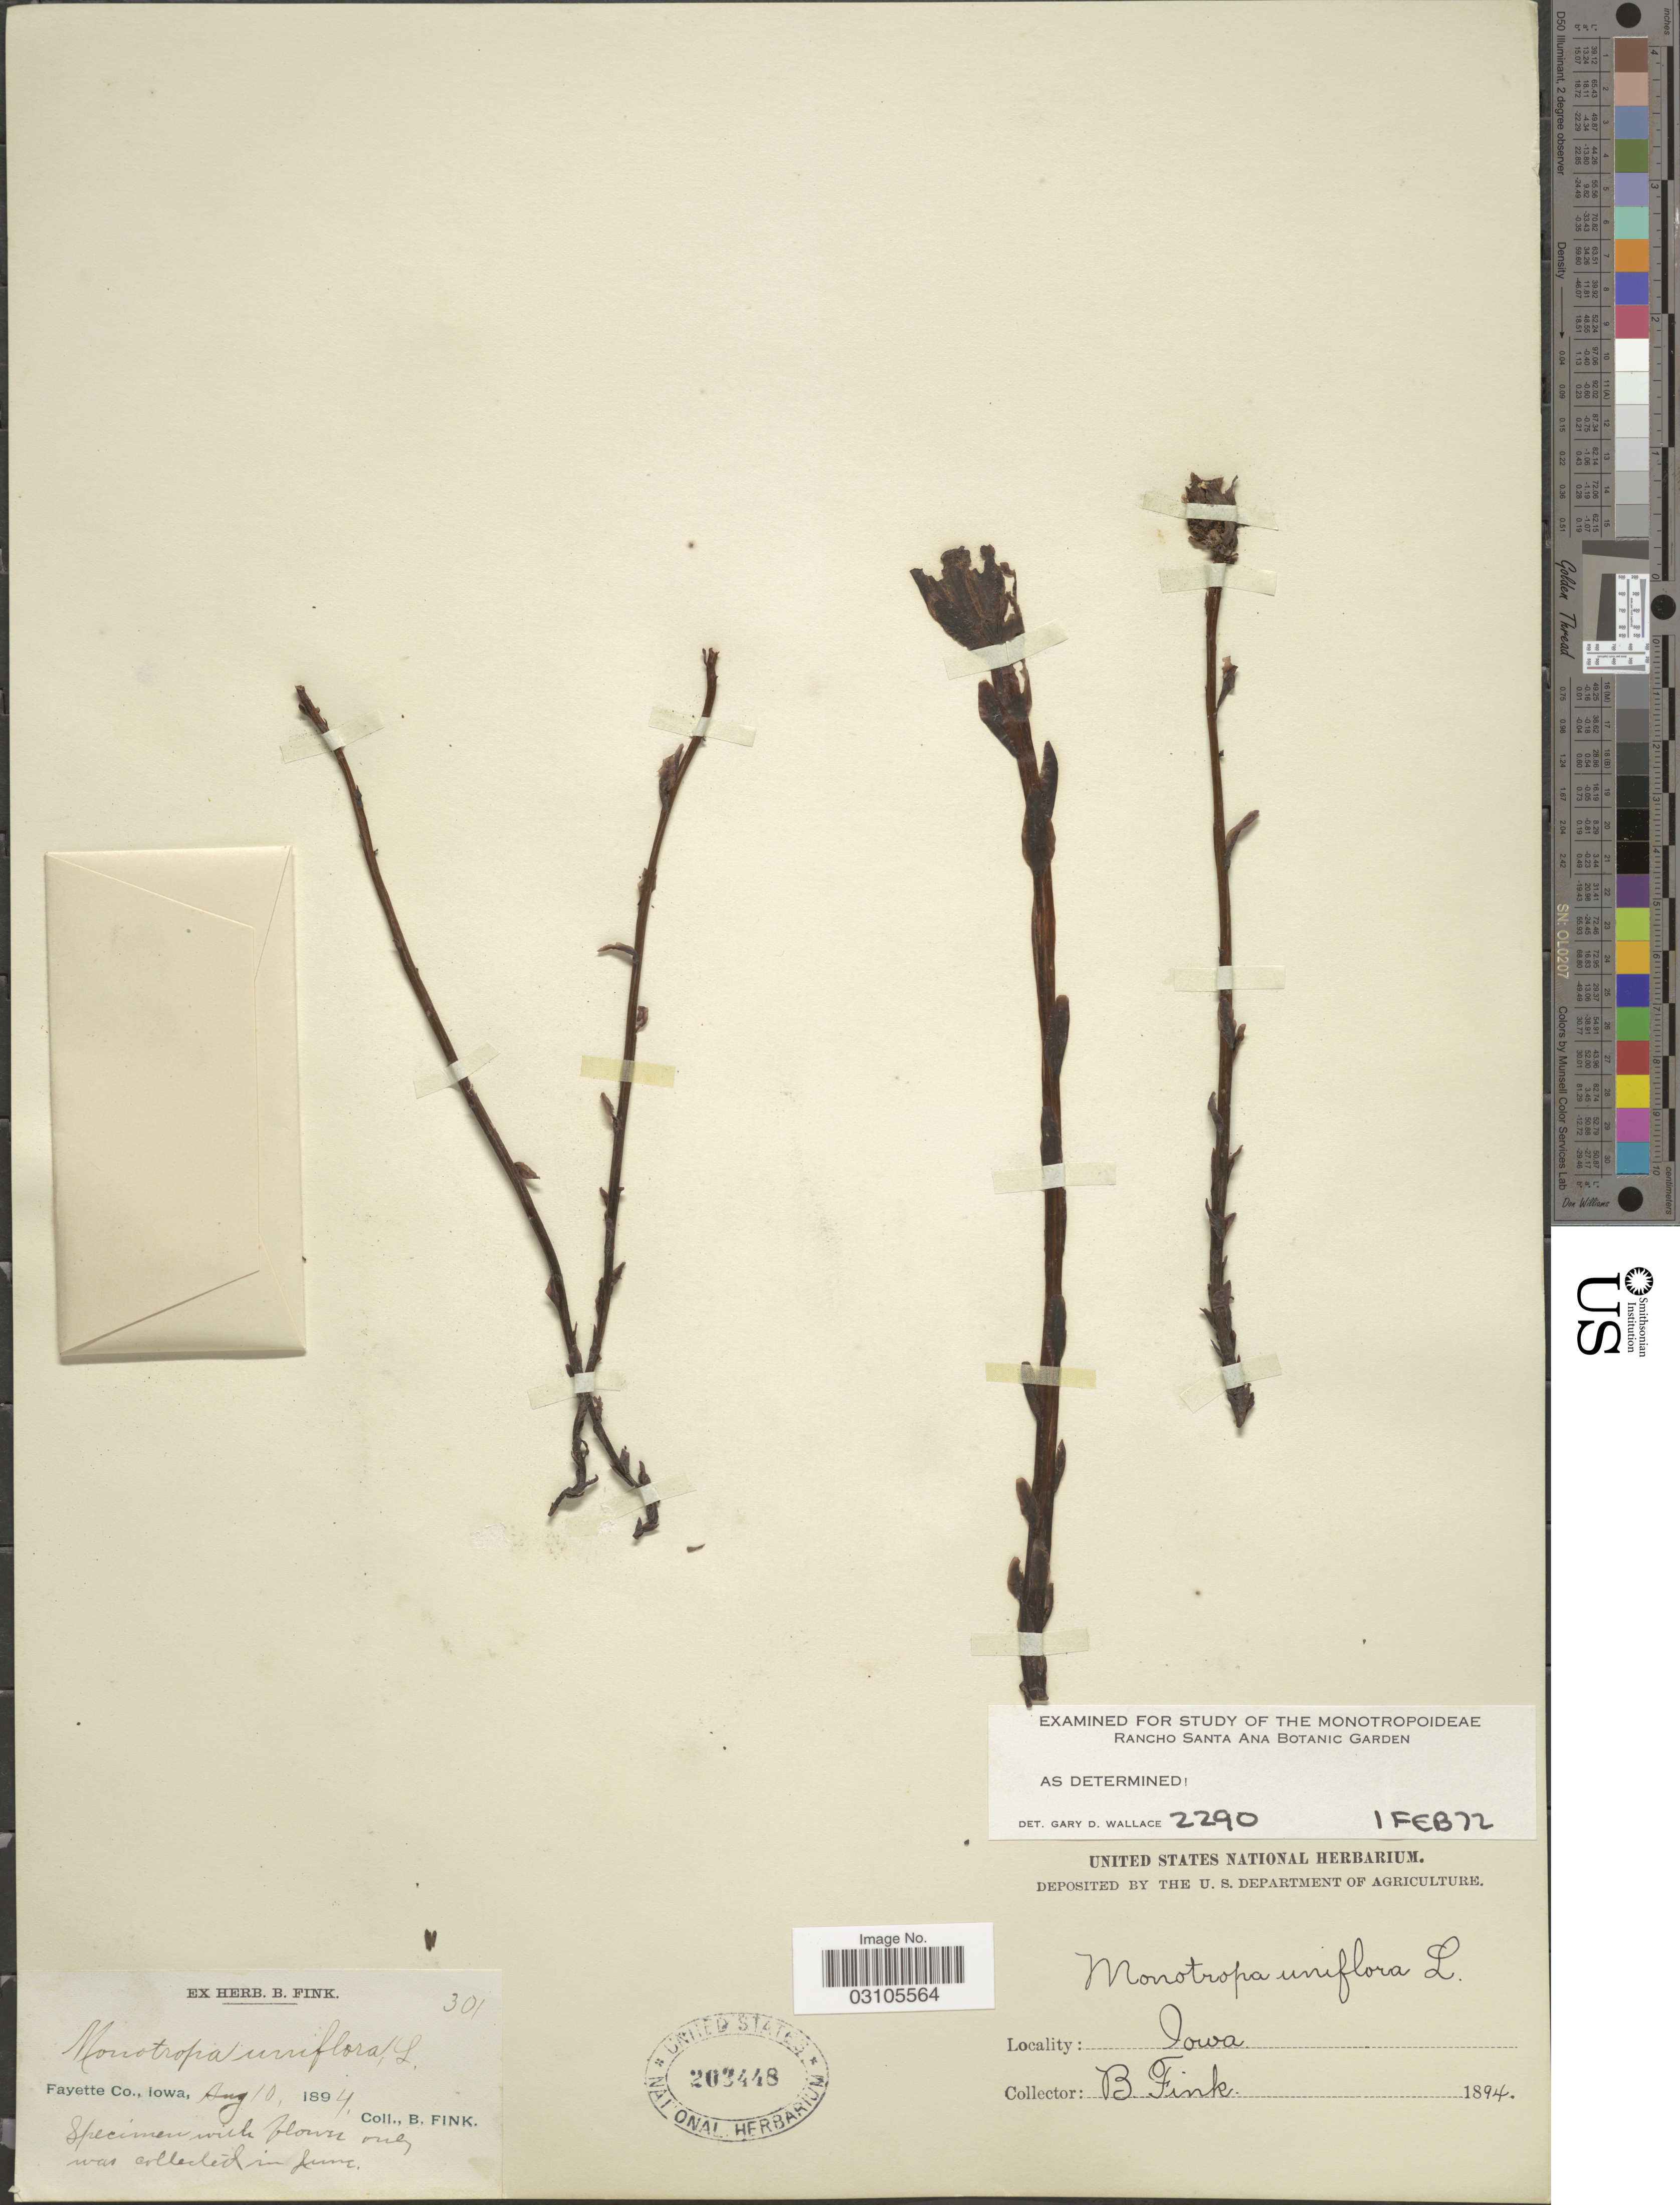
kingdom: Plantae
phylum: Tracheophyta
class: Magnoliopsida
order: Ericales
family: Ericaceae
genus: Monotropa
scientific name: Monotropa uniflora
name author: L.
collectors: B. Fink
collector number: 301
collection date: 1894-08-10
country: United States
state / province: Iowa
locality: Fayette Co.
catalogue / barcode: US 203448